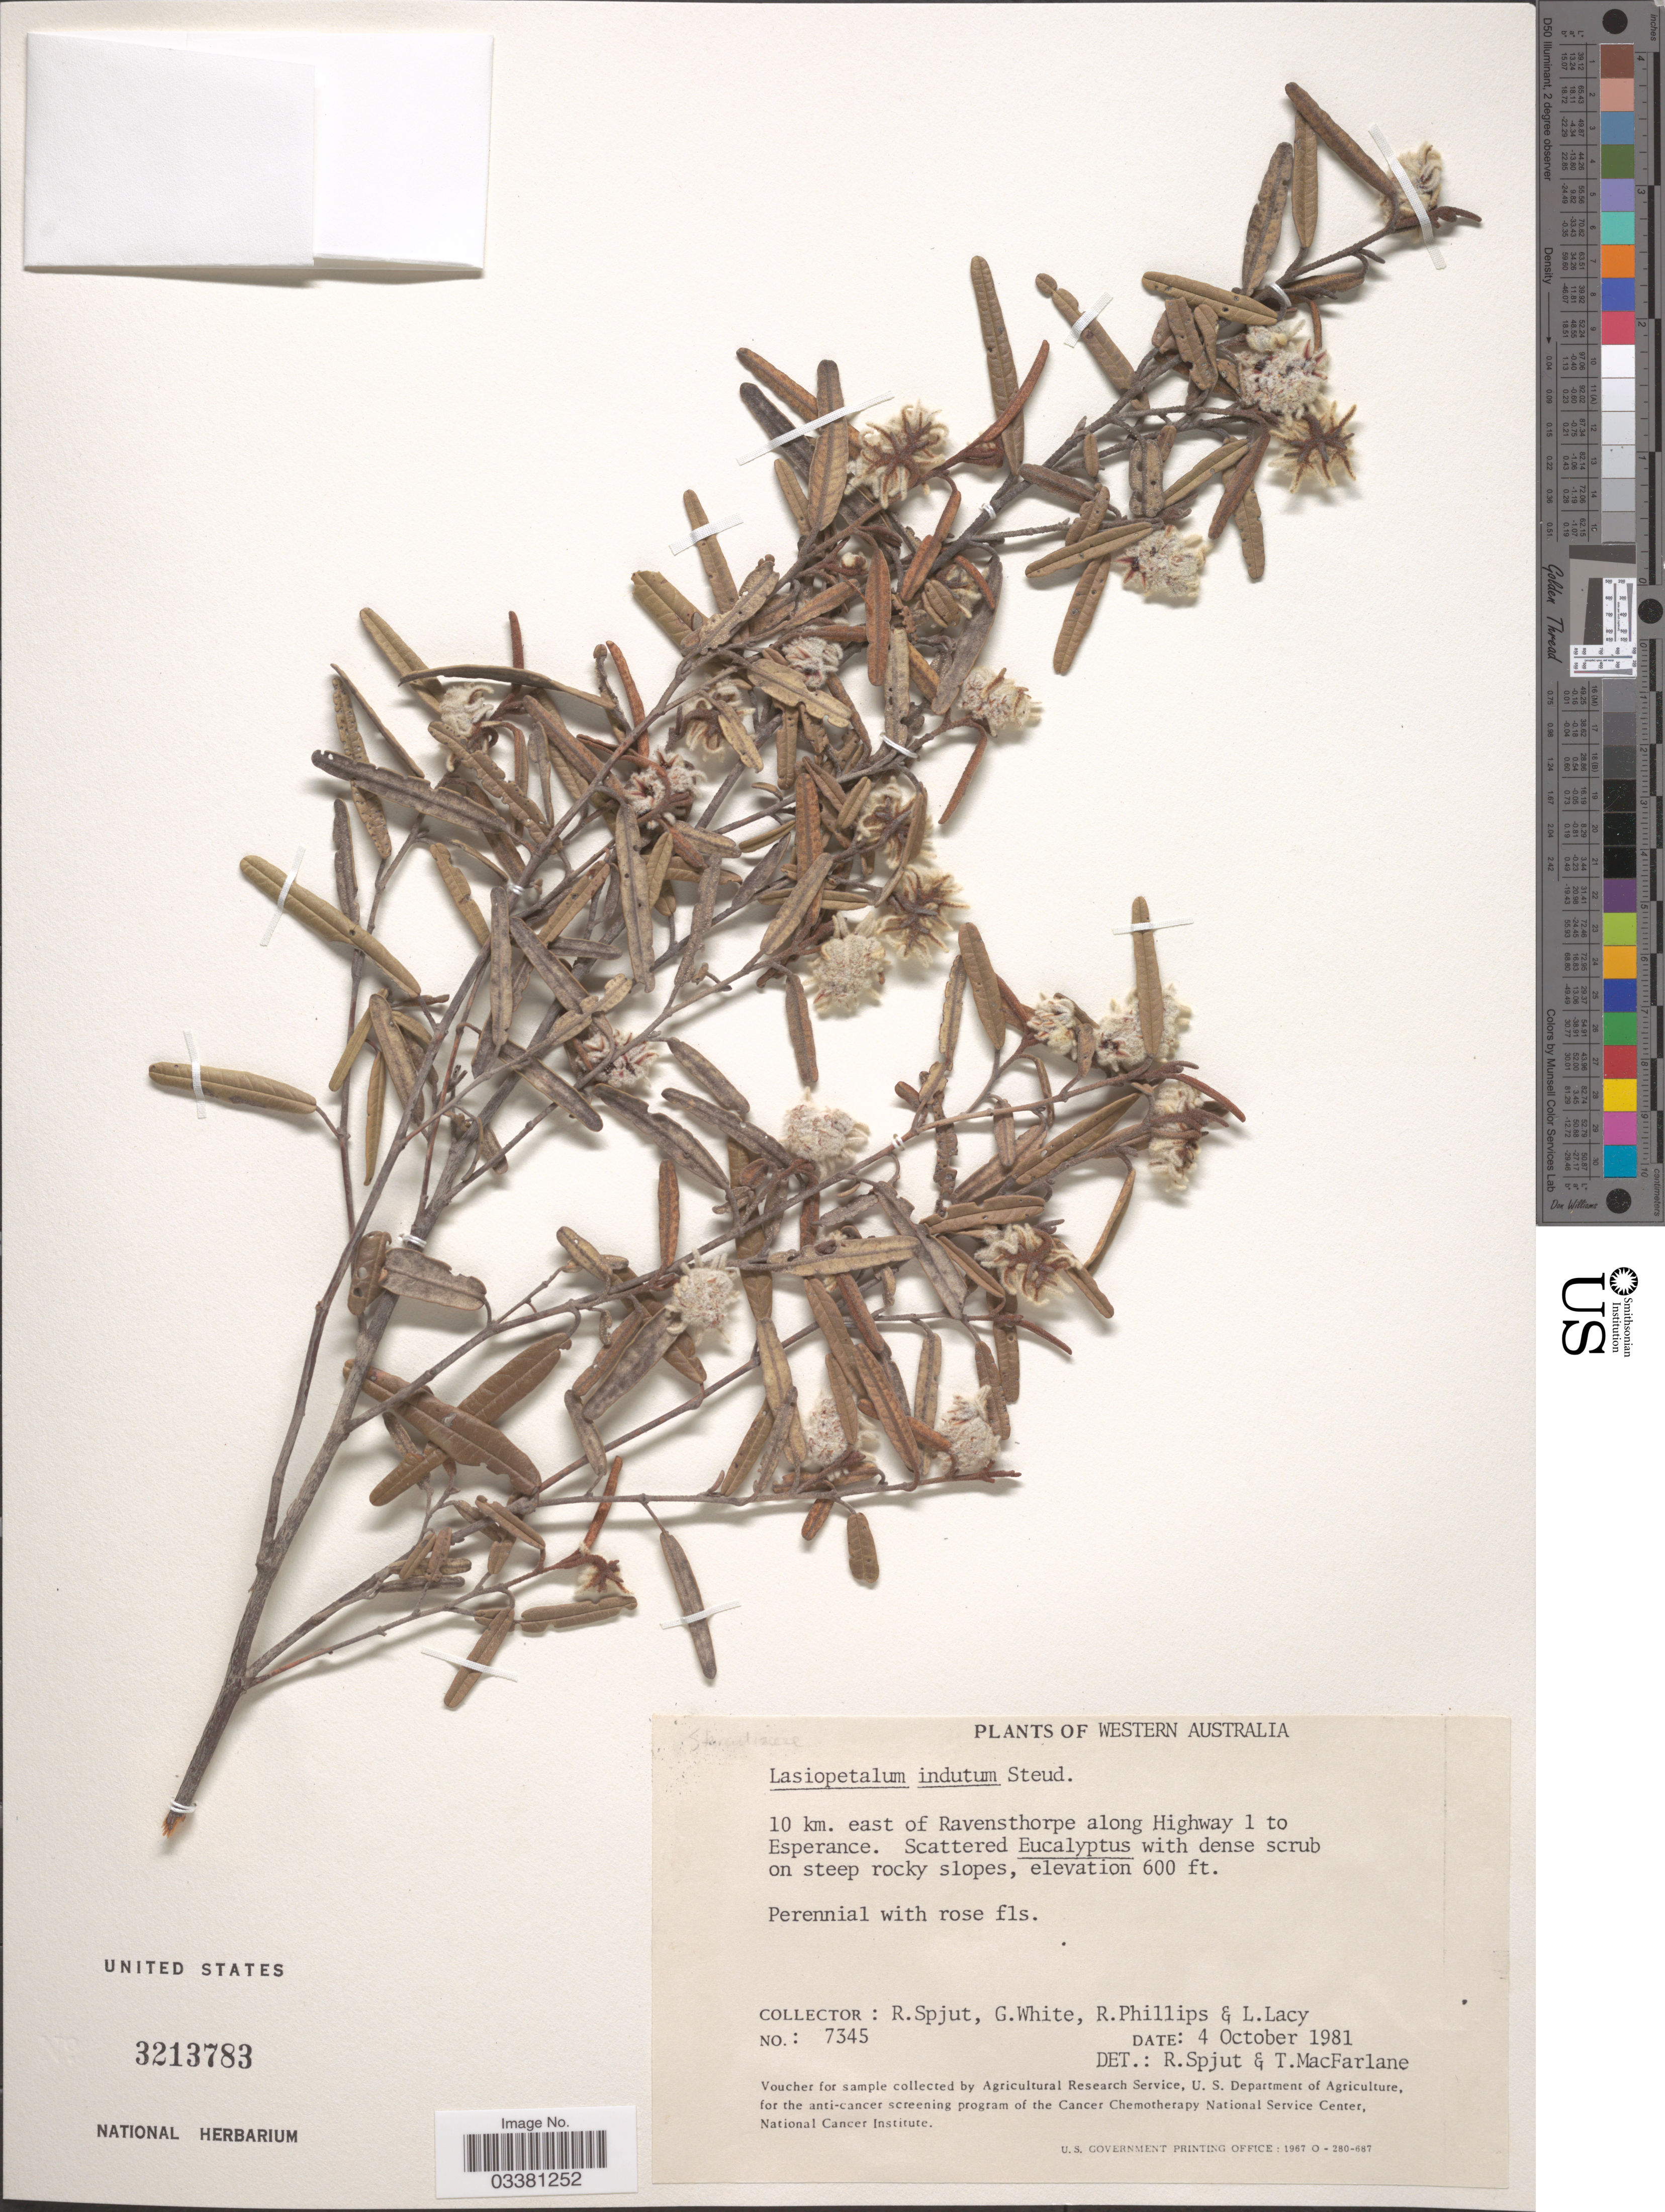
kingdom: Plantae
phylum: Tracheophyta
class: Magnoliopsida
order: Malvales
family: Malvaceae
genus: Lasiopetalum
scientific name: Lasiopetalum indutum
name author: Steud.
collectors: R. Spjut, G. White, R. Phillips & L. Lacy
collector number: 7345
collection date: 1981-10-04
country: Australia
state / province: Western Australia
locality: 10 km. east of Ravensthorpe along Highway 1 to Esperance.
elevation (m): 183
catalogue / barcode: US 3213783